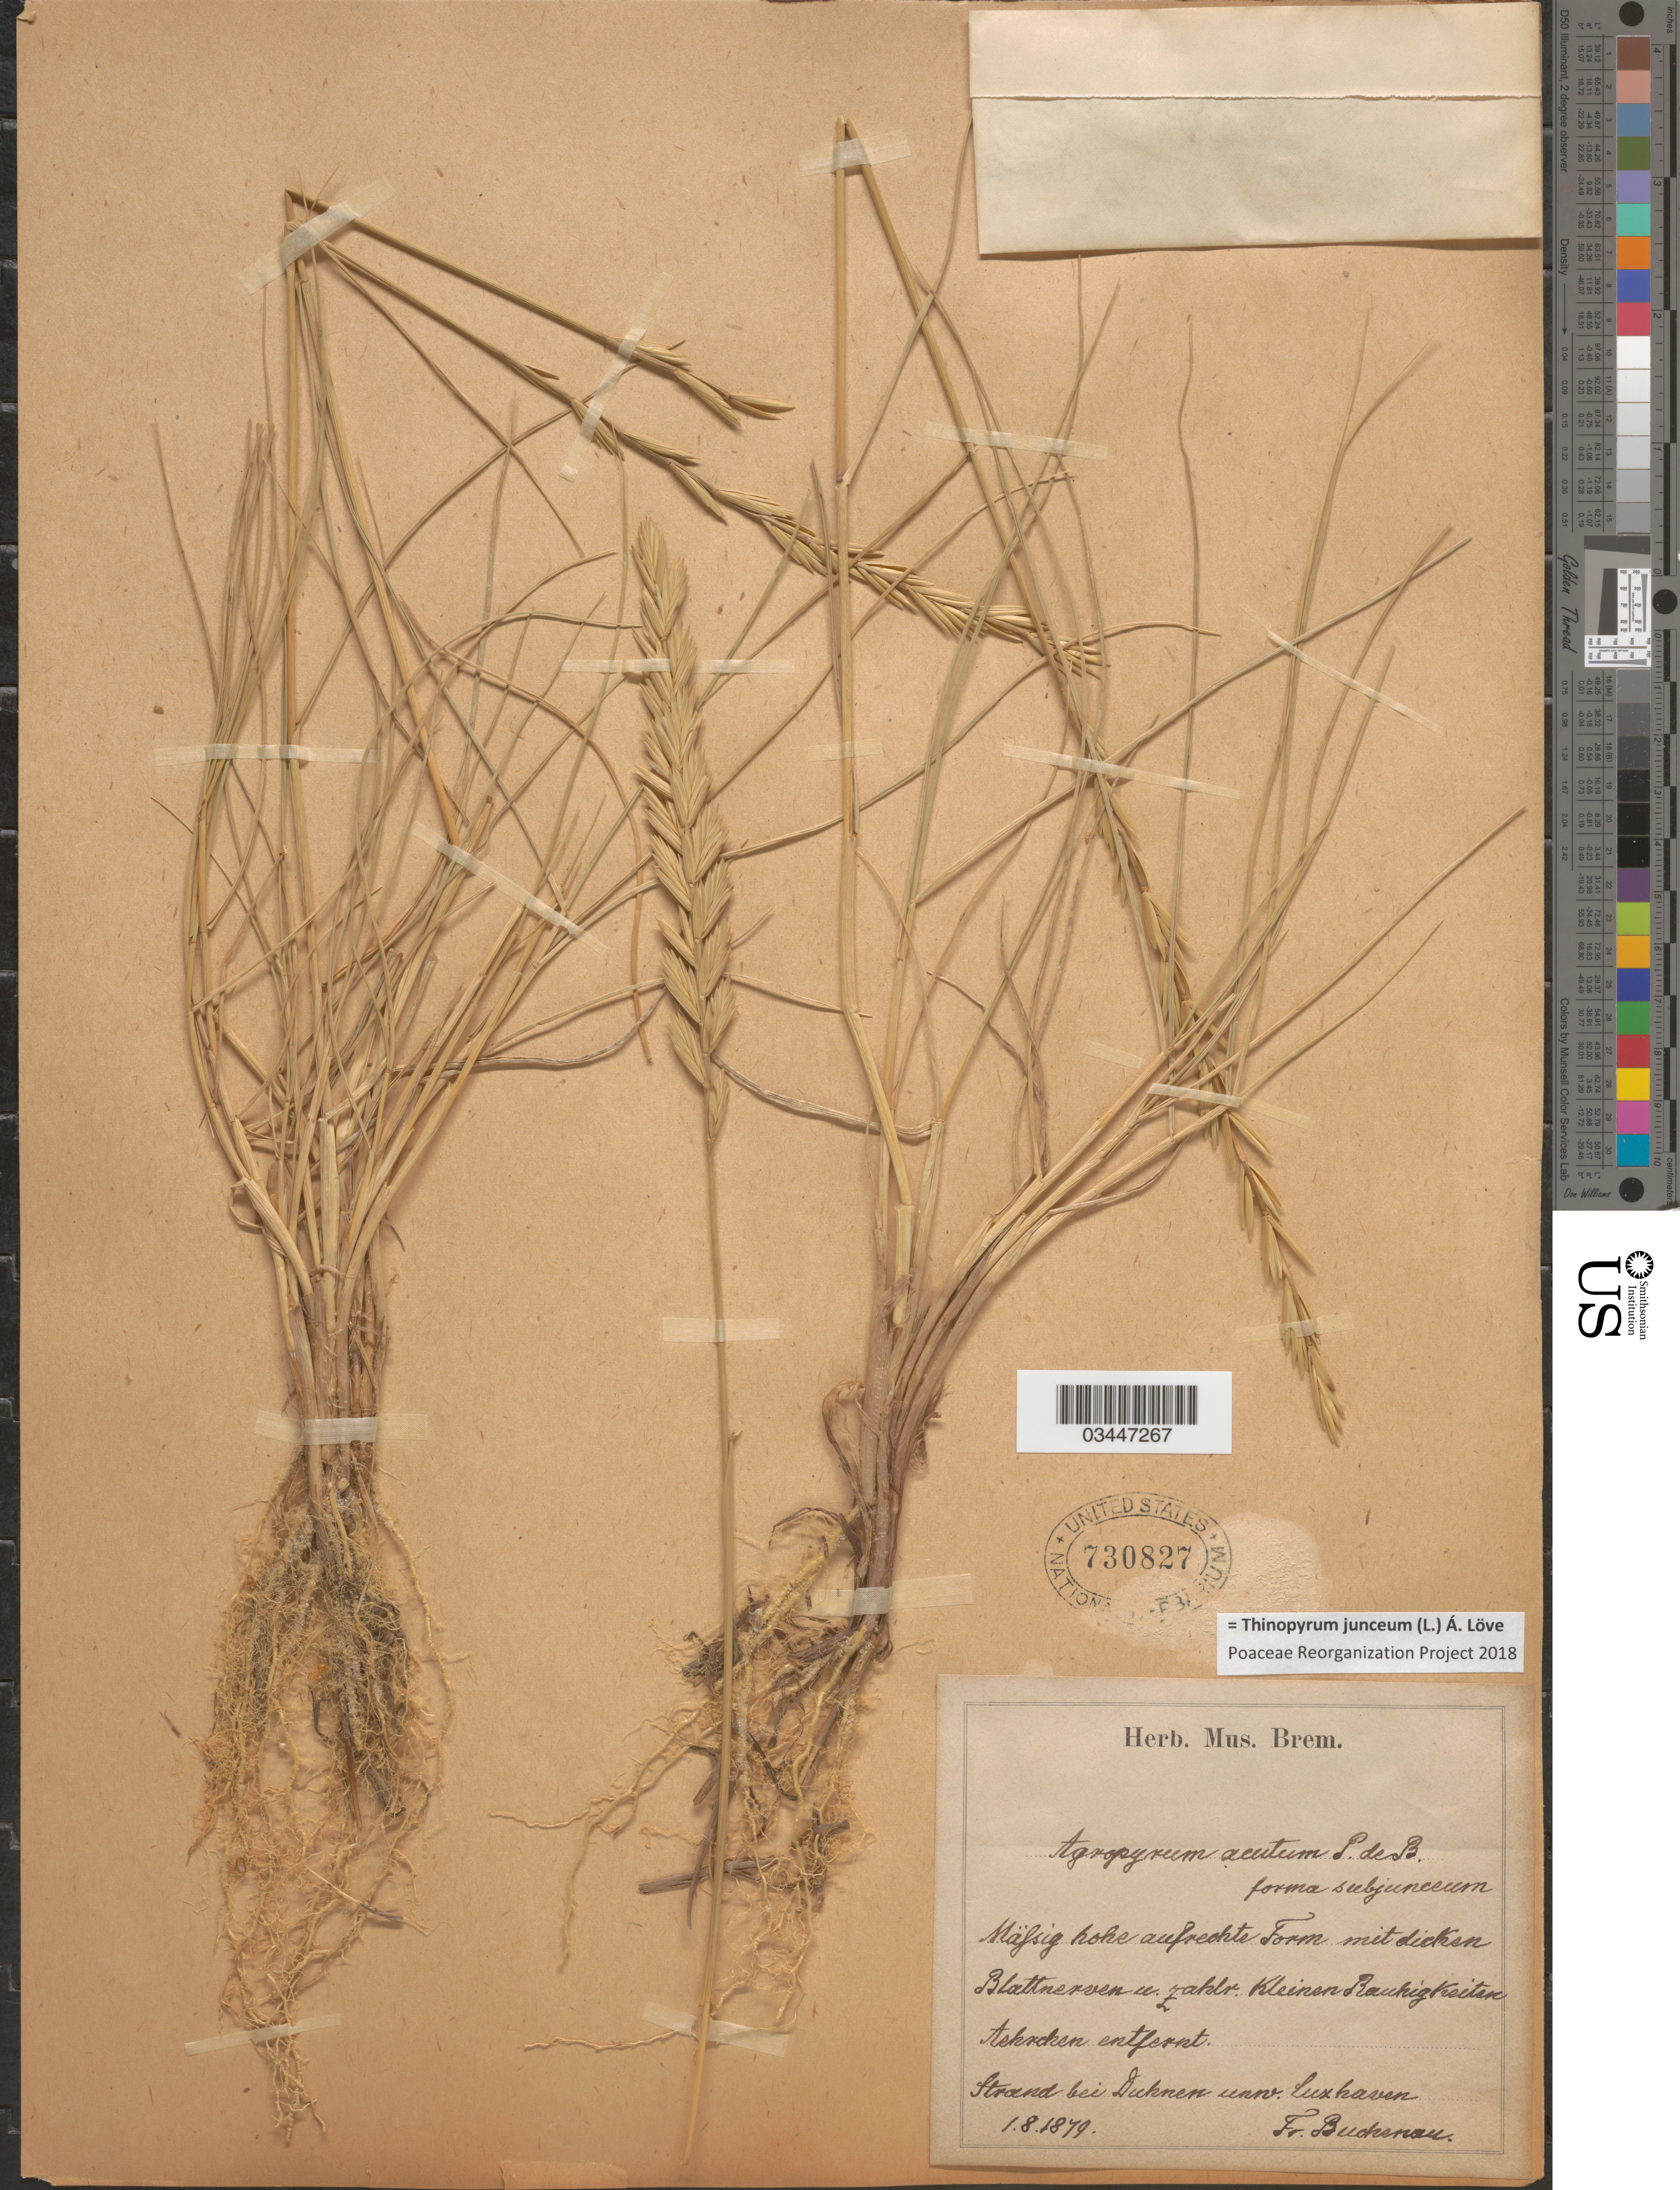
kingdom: Plantae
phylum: Tracheophyta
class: Liliopsida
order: Poales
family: Poaceae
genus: Thinopyrum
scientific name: Thinopyrum junceum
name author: (L.) Á. Löve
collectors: F. Buchenau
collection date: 1879-08-01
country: Germany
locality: Strand bei Duchnen unne. Luxhaven.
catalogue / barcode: US 730827